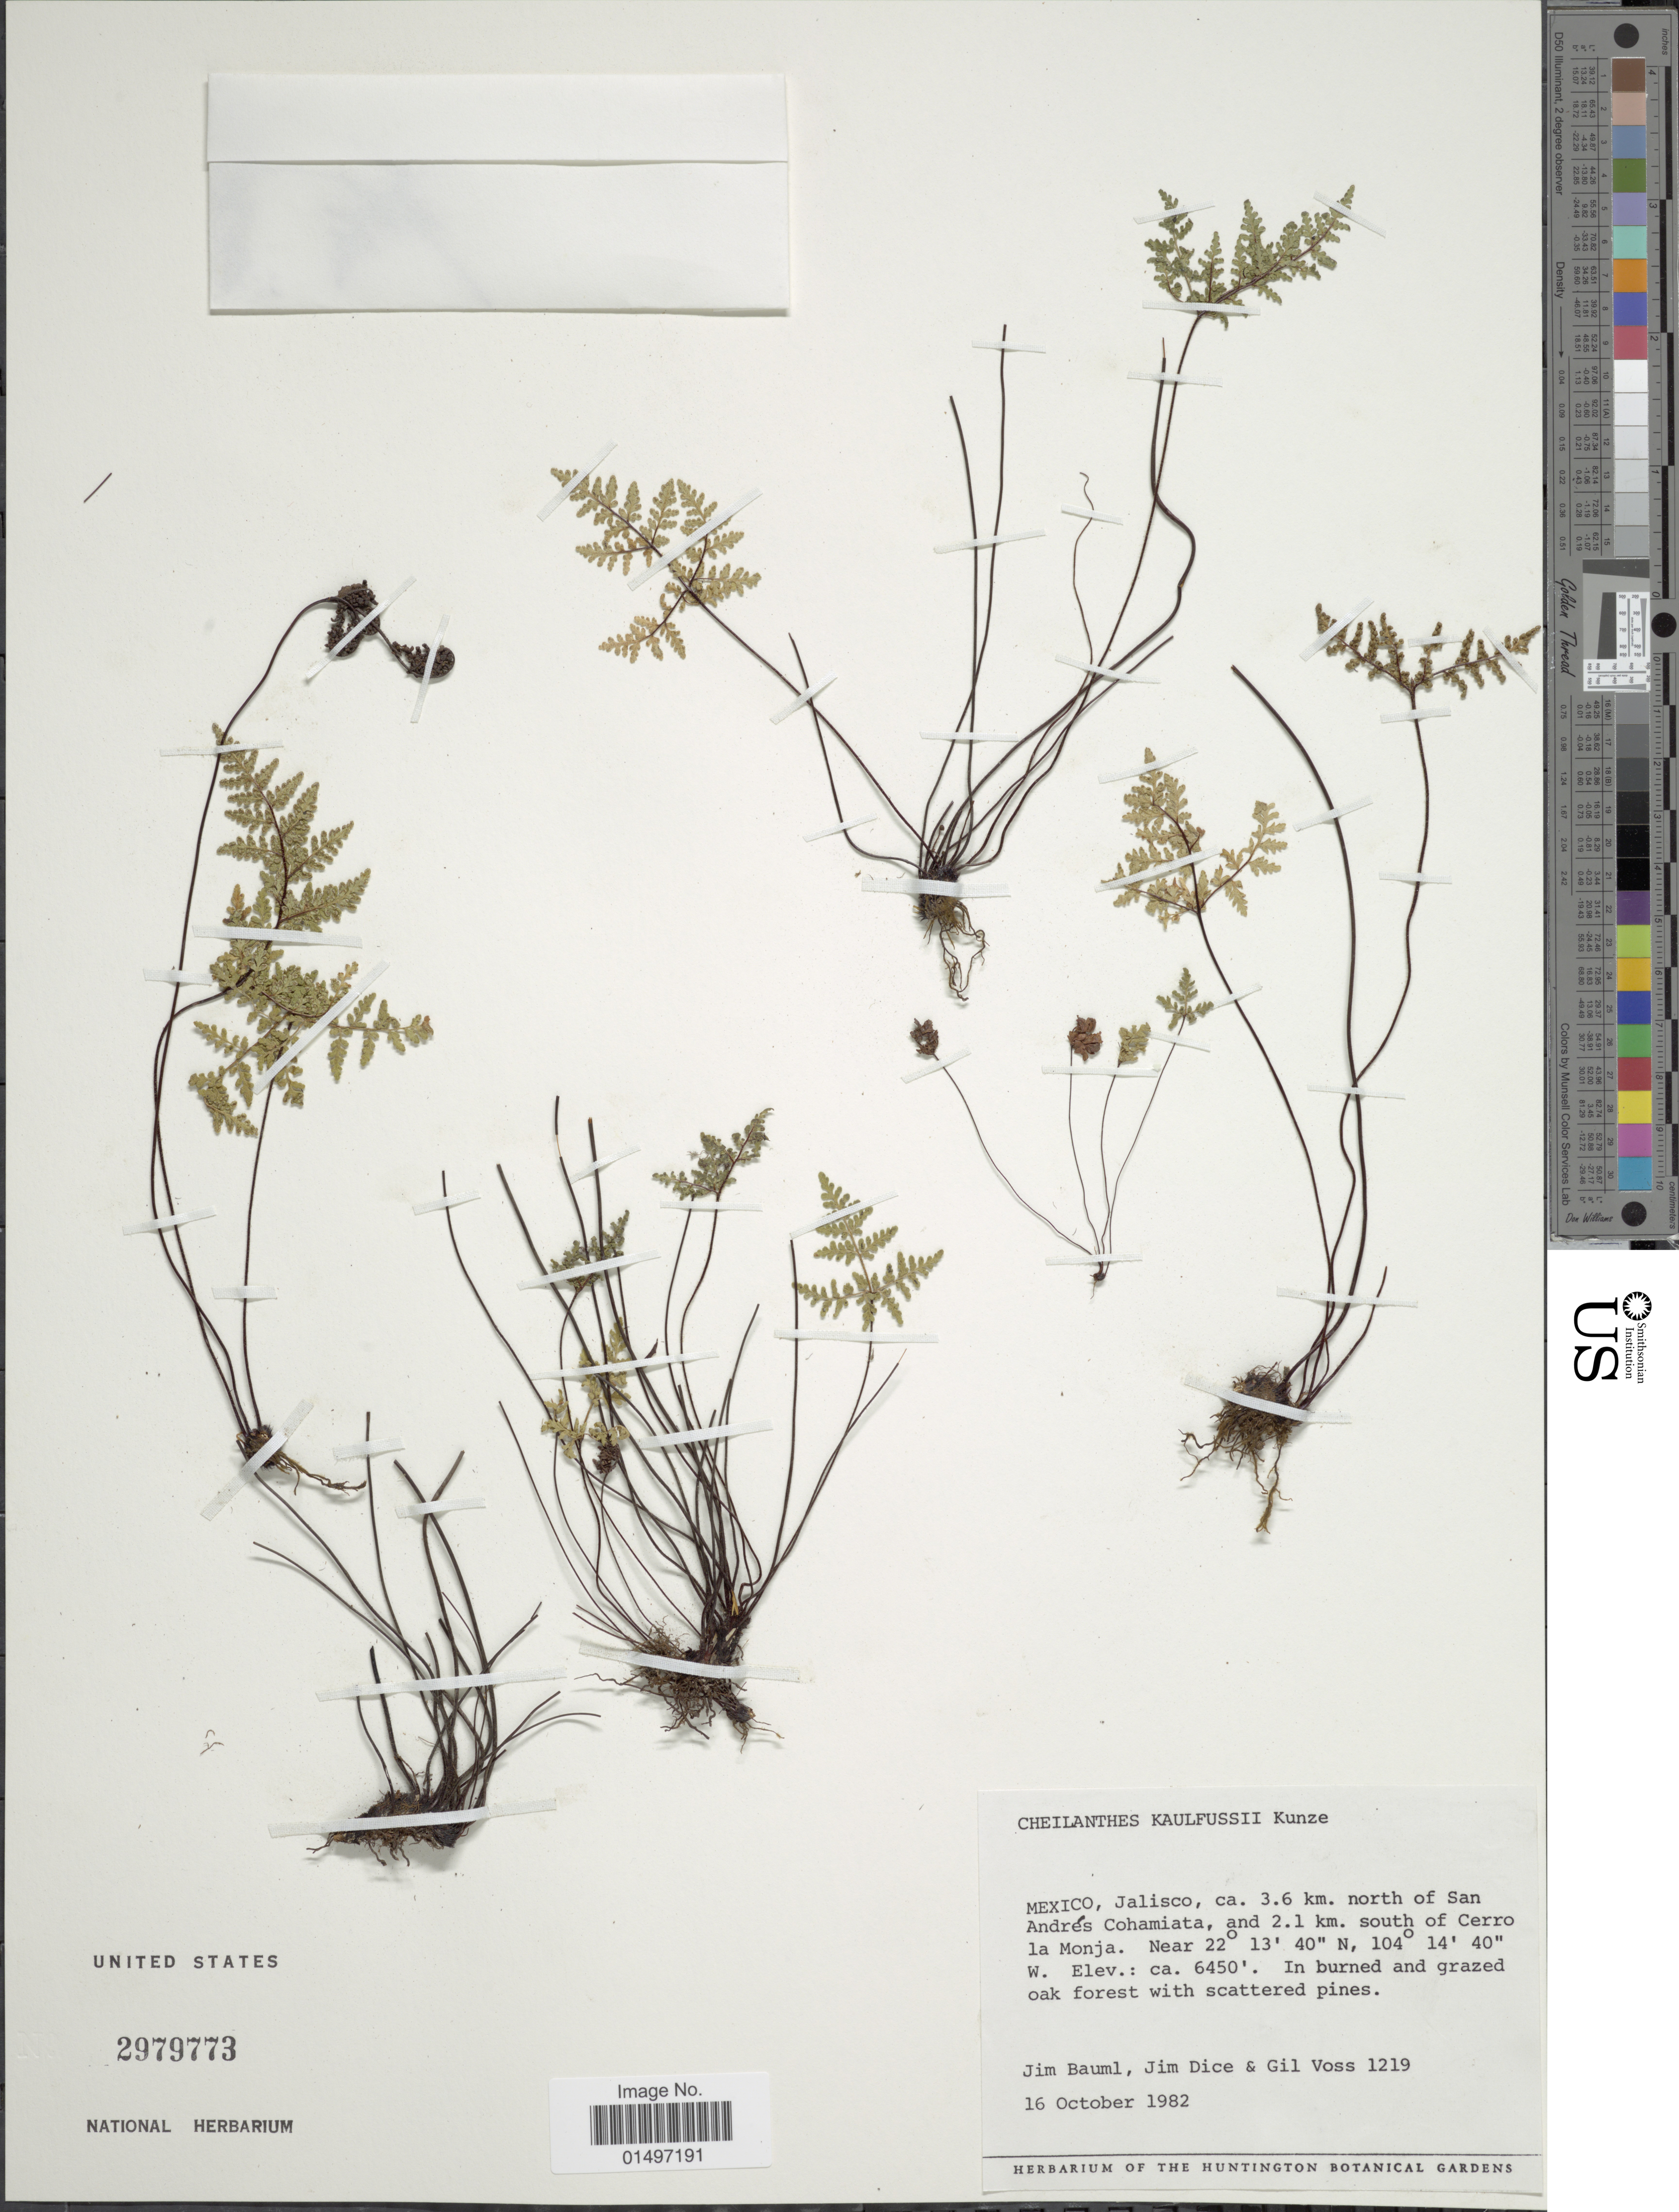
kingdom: Plantae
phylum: Tracheophyta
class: Polypodiopsida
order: Polypodiales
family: Pteridaceae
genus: Gaga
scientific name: Gaga kaulfussii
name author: (Kunze) Fay W. Li & Windham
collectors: J. Bauml, J. Dice & G. Voss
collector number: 1219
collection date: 1982-10-16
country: Mexico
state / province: Jalisco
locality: Mexico, ca. 36 km. north of San Andres Cohamiata, and 2.1 km. south of Cerro la Monja.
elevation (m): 1966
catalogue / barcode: US 2979773